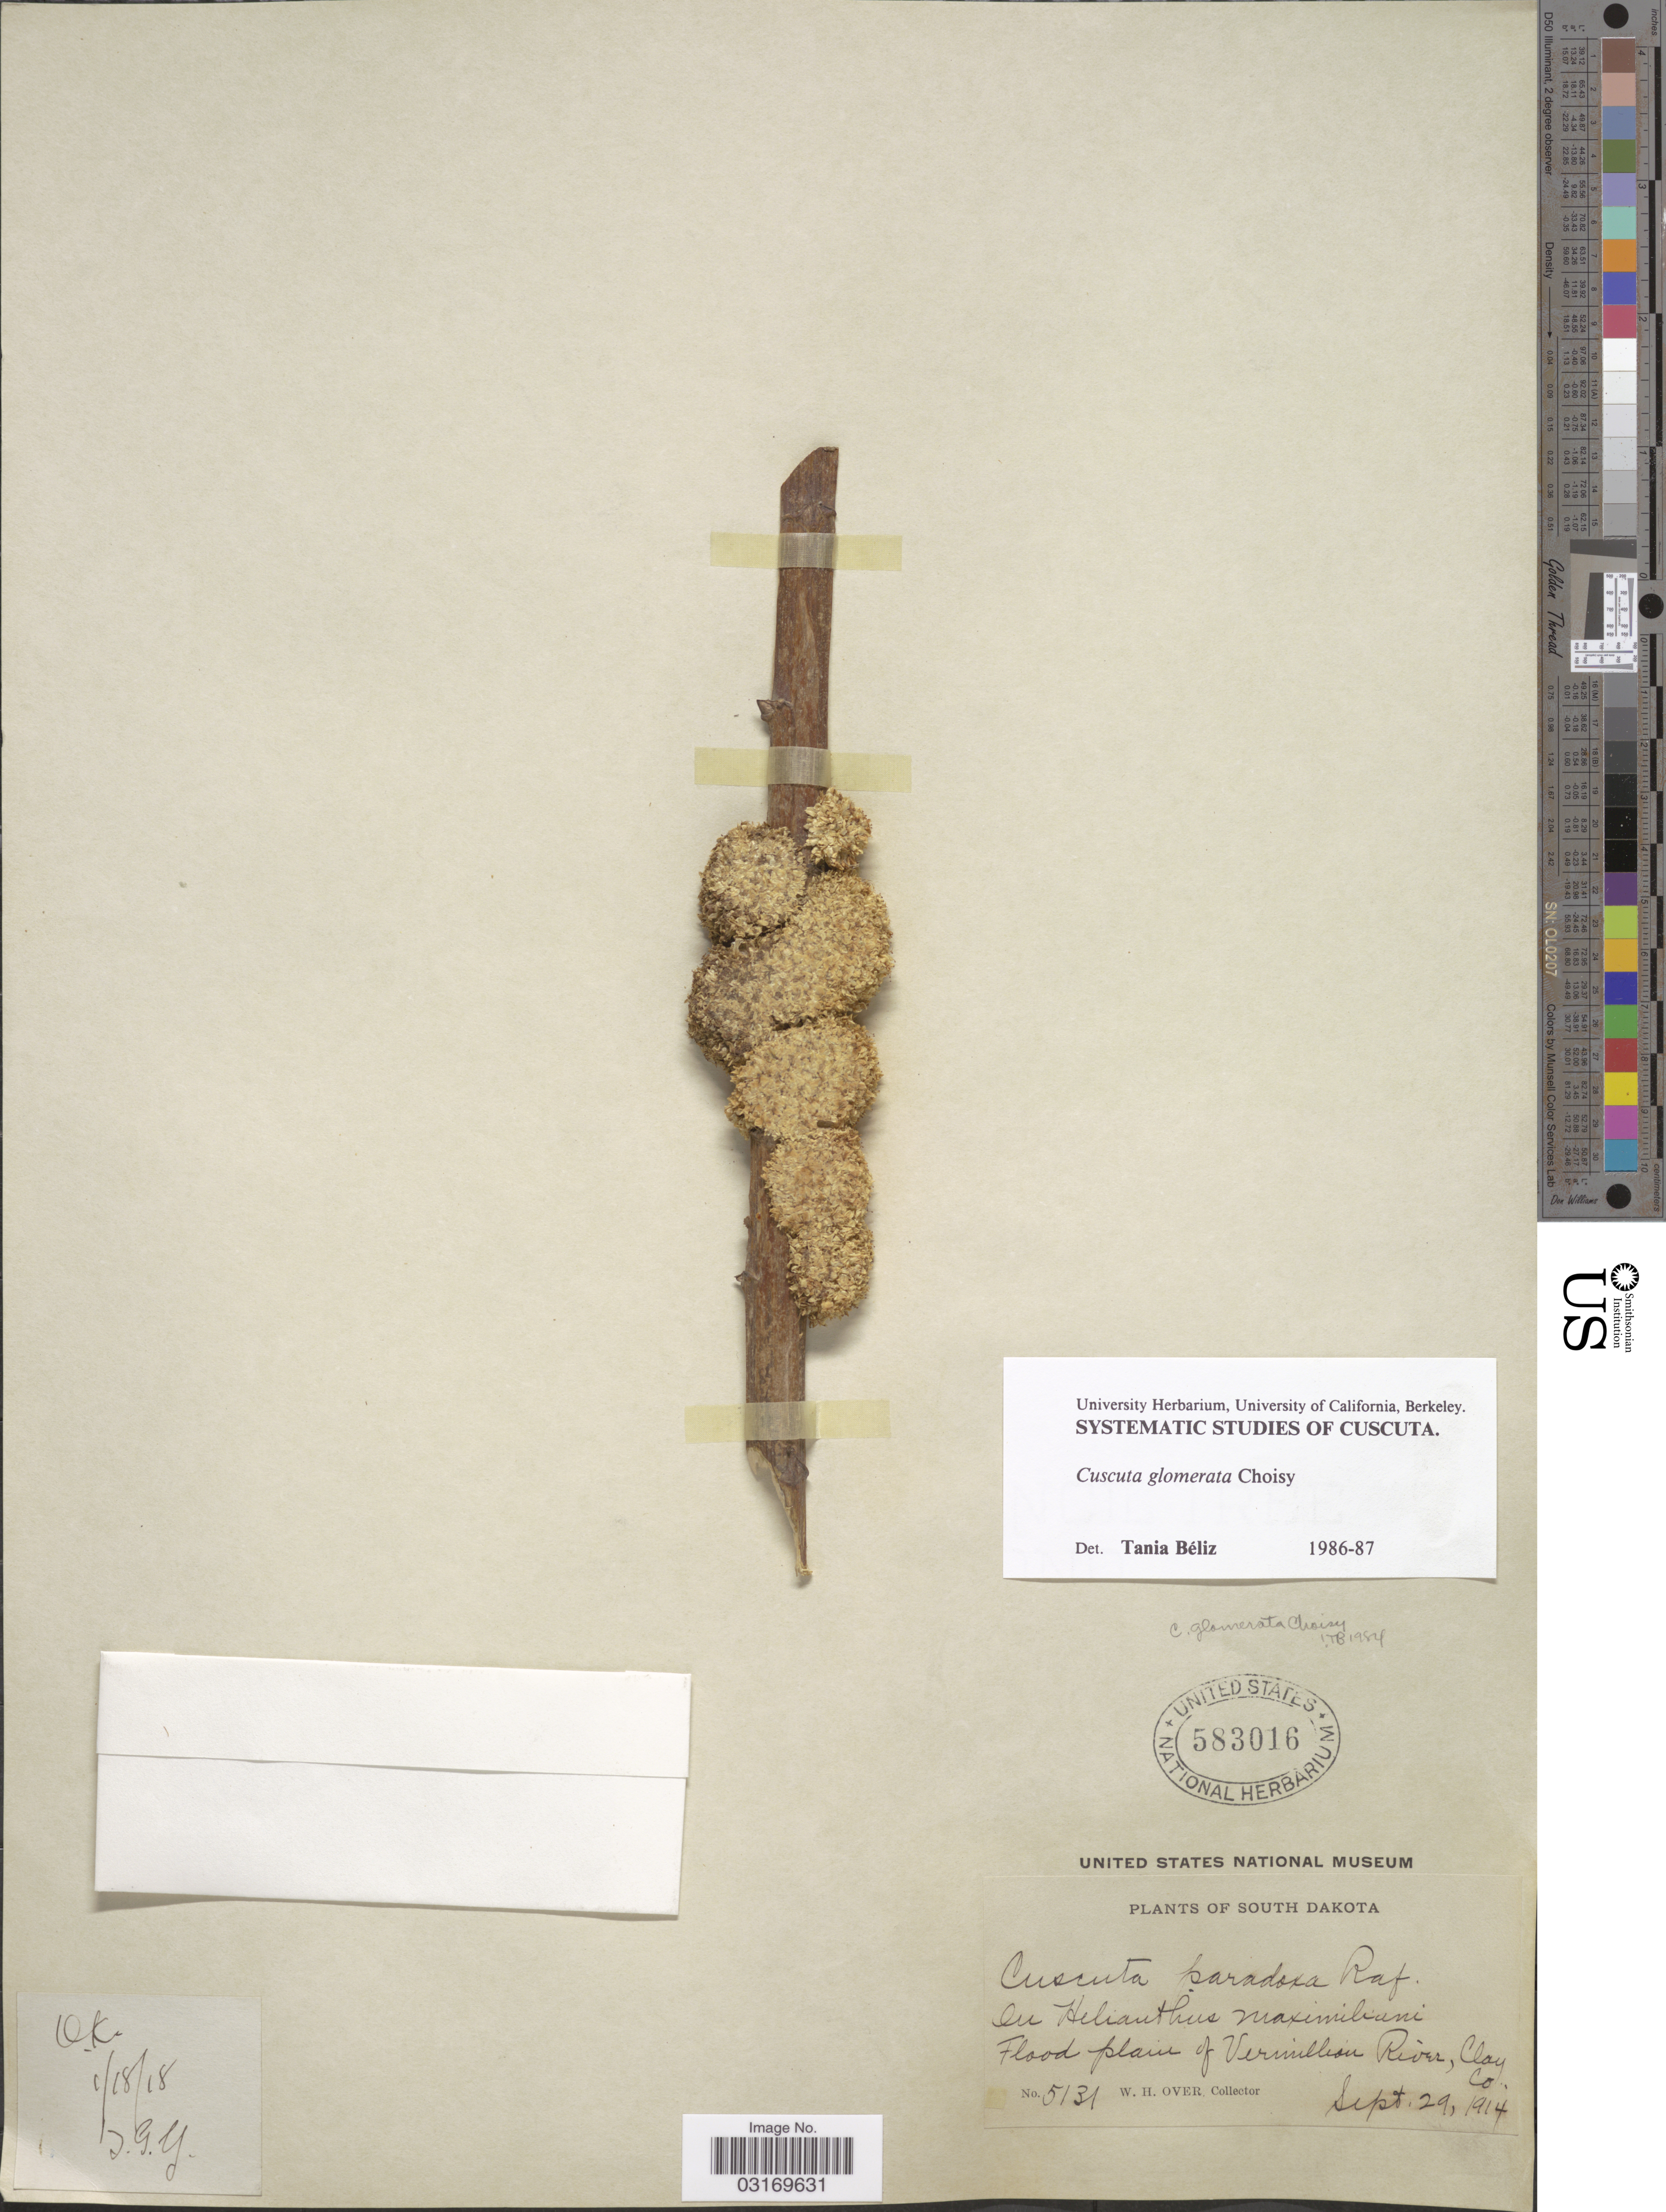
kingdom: Plantae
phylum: Tracheophyta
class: Magnoliopsida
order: Solanales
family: Convolvulaceae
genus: Cuscuta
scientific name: Cuscuta glomerata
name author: Chris.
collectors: W. Over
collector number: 5131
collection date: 1914-09-29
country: United States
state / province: South Dakota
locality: Flood plain of Vermillion River, Clay Co.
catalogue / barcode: US 583016